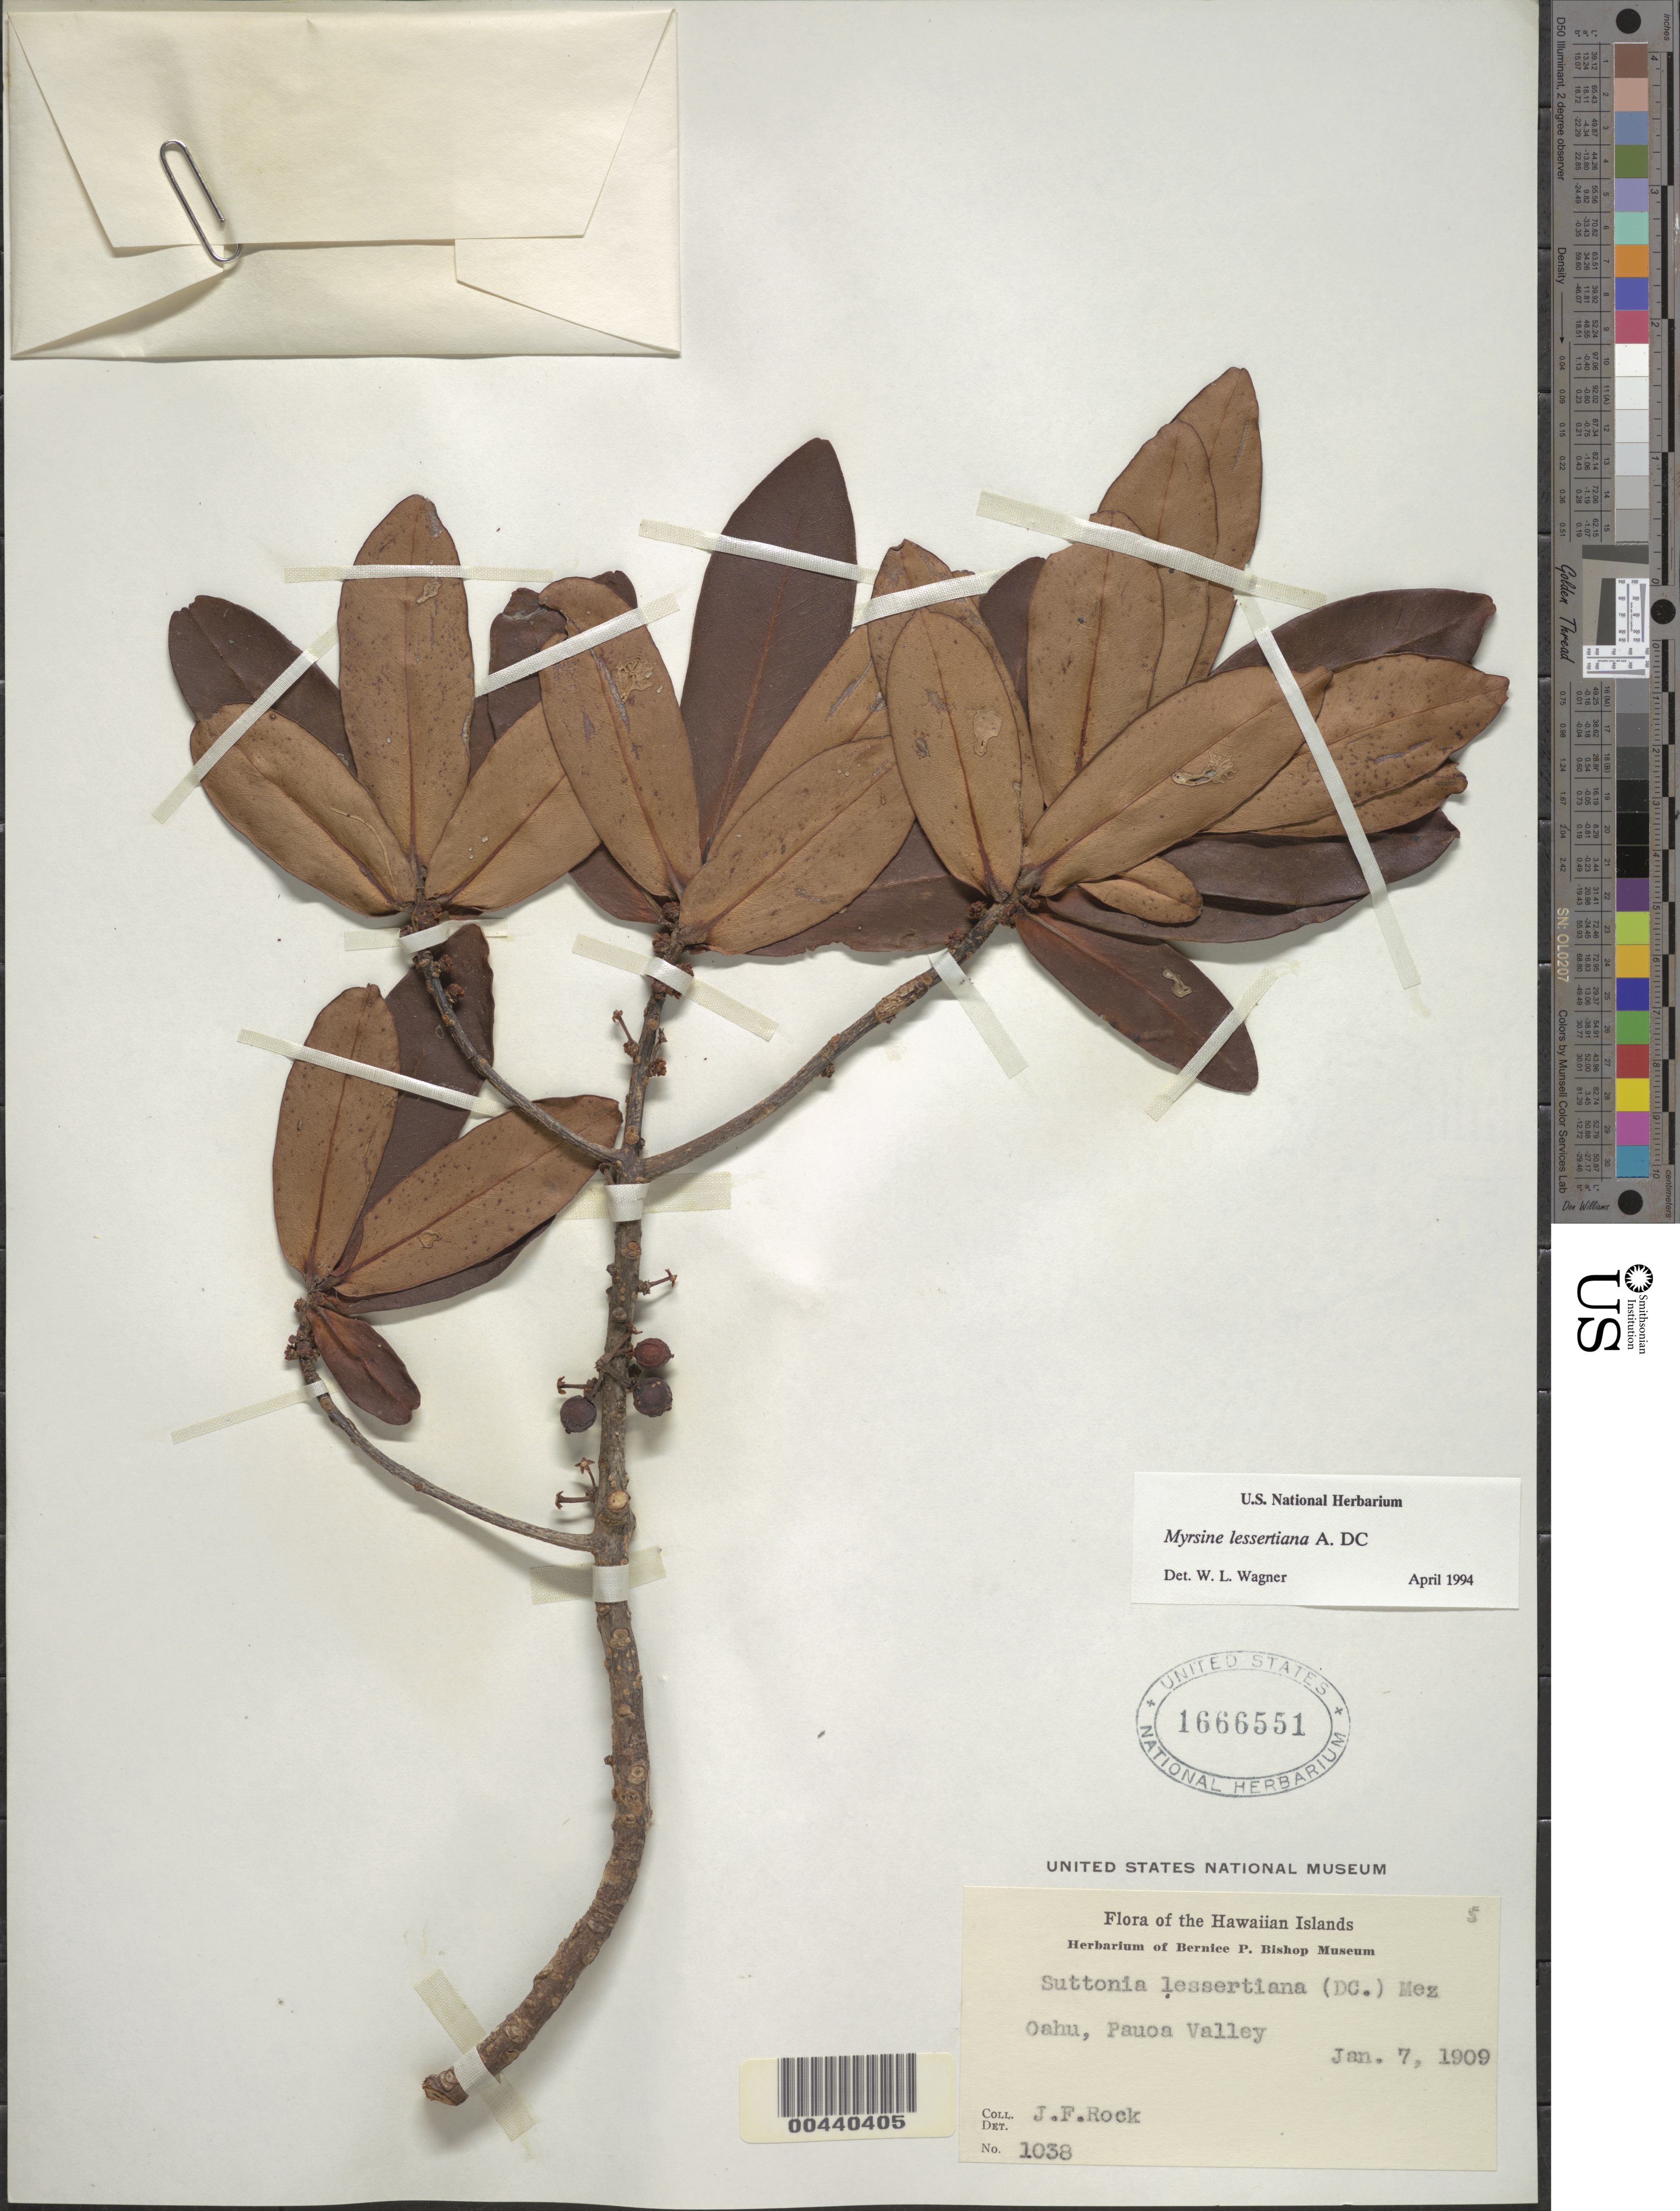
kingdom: Plantae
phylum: Tracheophyta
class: Magnoliopsida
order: Ericales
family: Primulaceae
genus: Myrsine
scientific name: Myrsine lessertiana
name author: A. DC.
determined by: Wagner, W. L., (BOT), Smithsonian Institution - National Museum of Natural History (UNITED STATES)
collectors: J. F. Rock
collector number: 1038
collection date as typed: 7 Jan 1909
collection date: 1909-01-07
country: United States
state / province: Hawaii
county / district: Honolulu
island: Oahu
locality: Pauoa Valley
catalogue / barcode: US 1666551